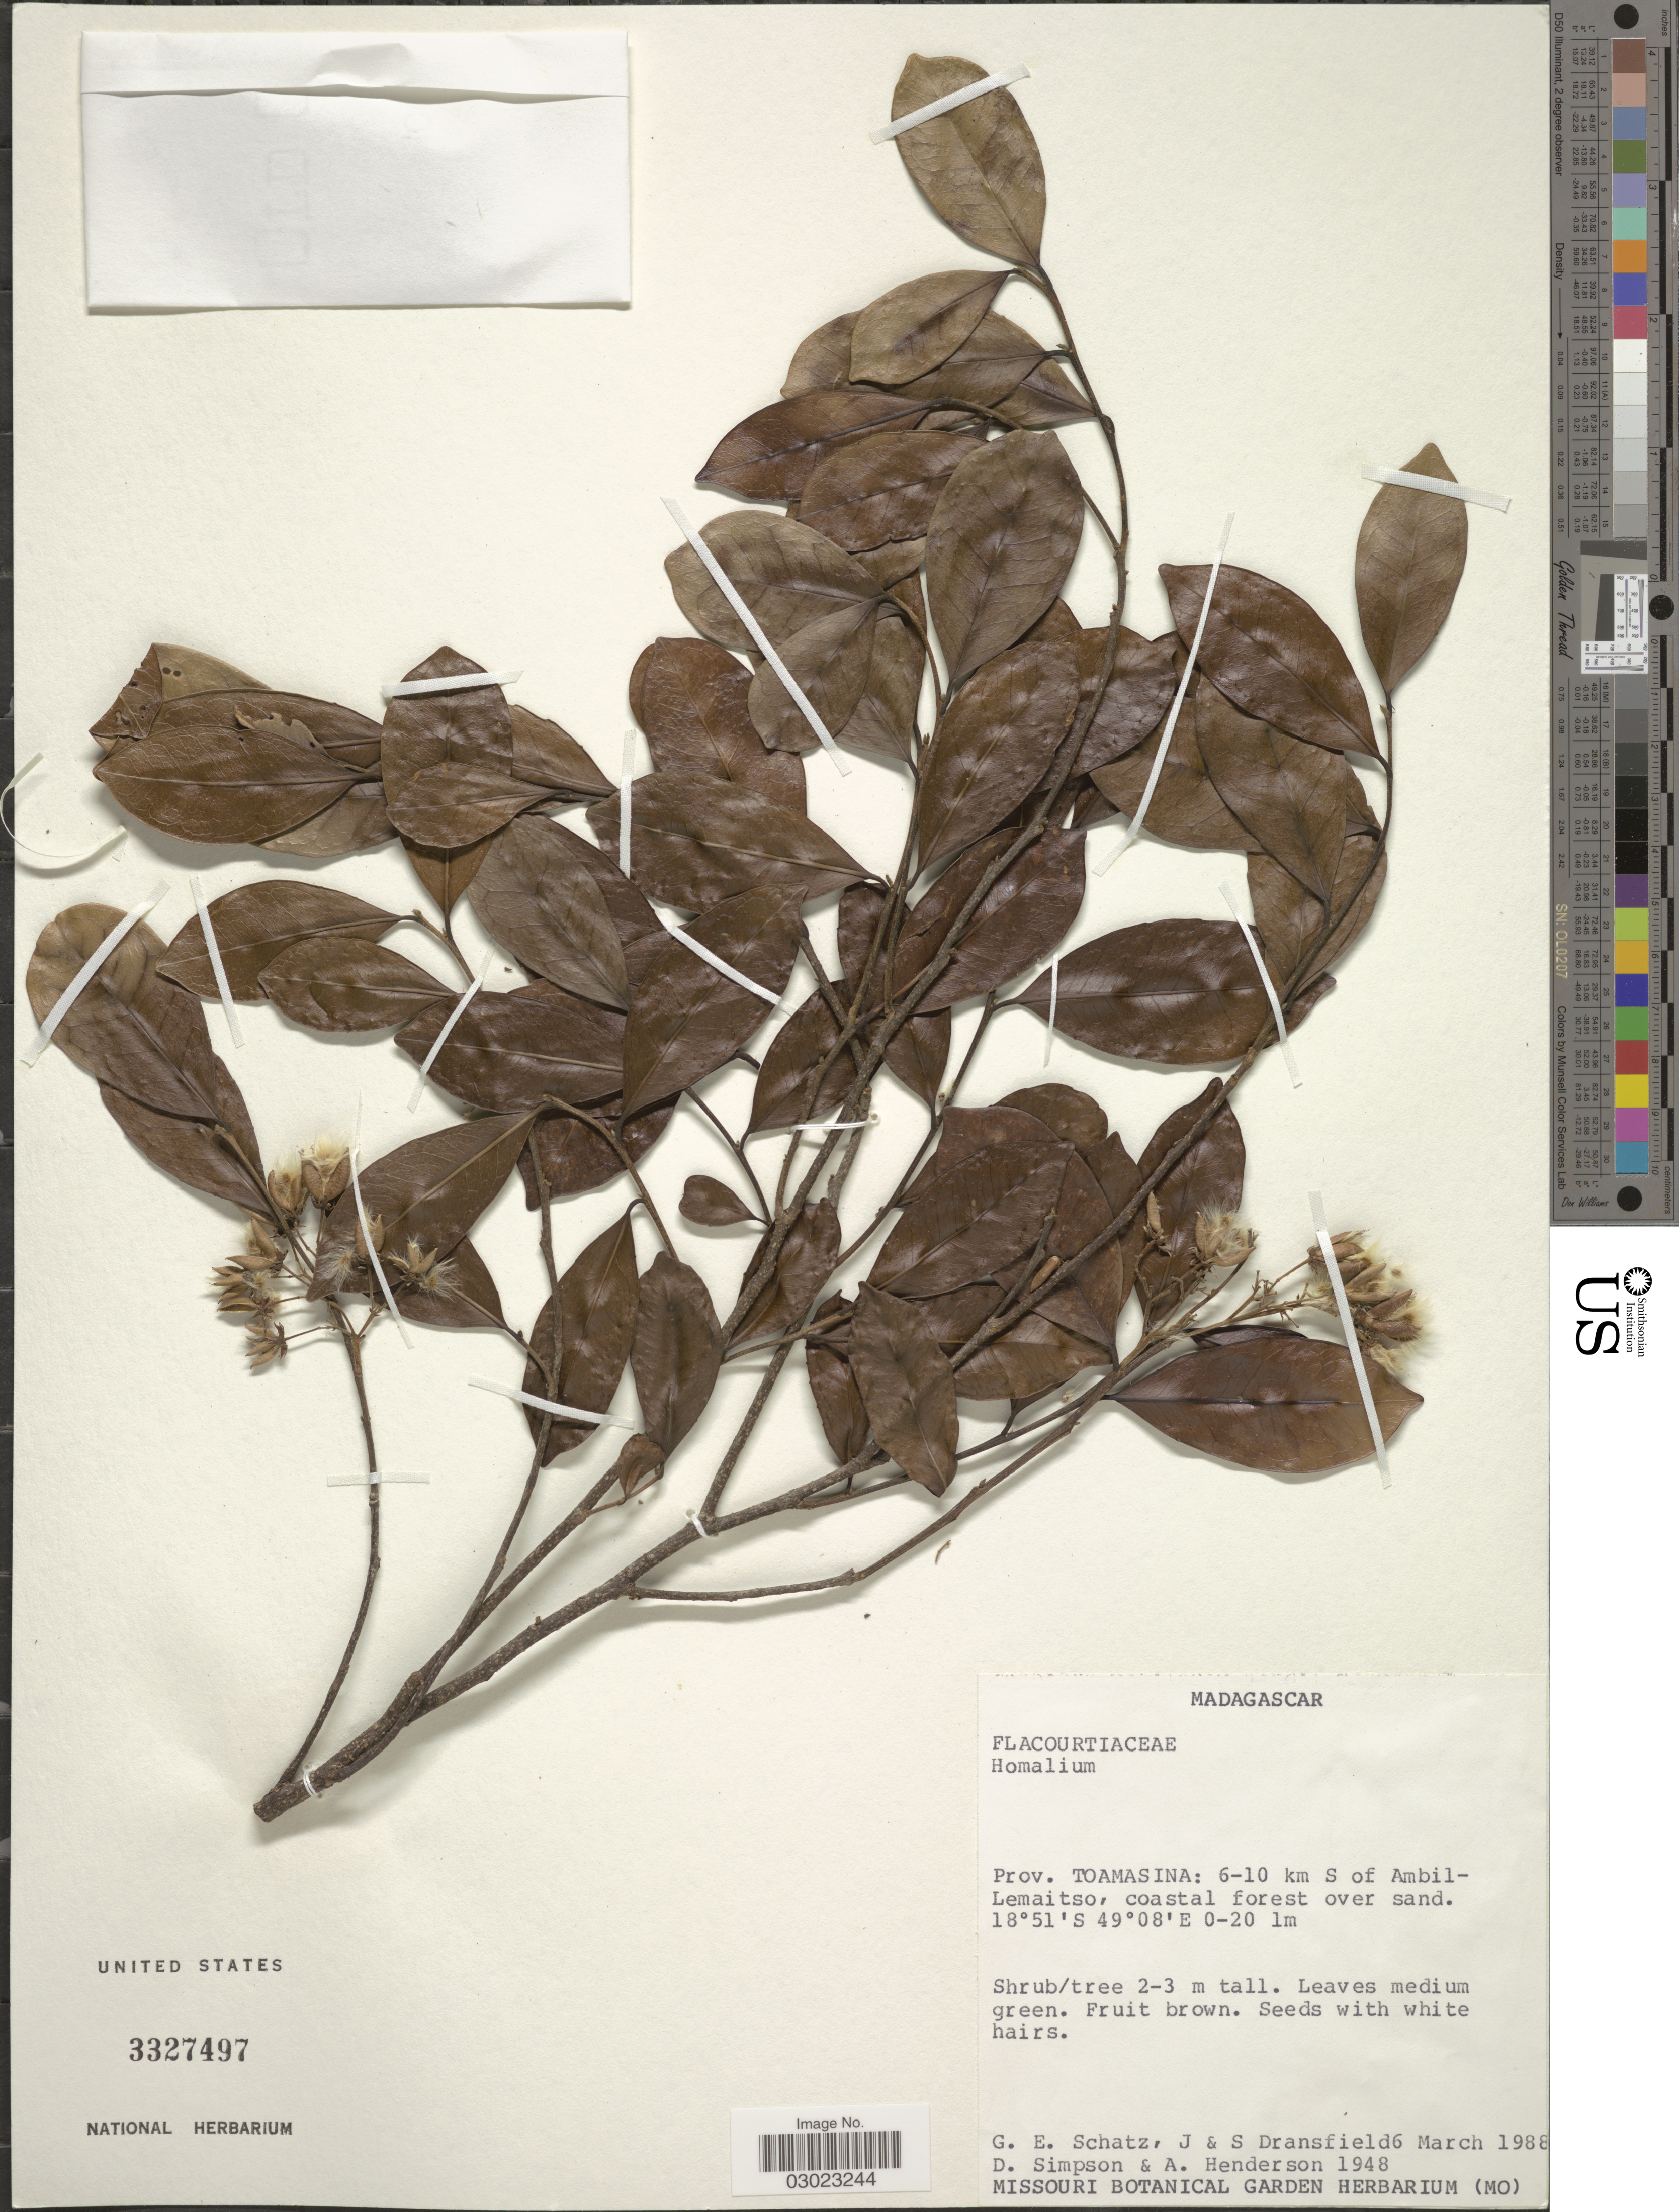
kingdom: Plantae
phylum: Tracheophyta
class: Magnoliopsida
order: Malpighiales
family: Salicaceae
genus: Homalium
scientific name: Homalium sp.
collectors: G. Schatz, J. Dransfield, S. Dransfield, D. Simpson & A. Henderson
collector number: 1948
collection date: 1988-03-06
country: Madagascar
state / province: Atsinanana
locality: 6-10 km S of Ambil-Lemaitso.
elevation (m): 0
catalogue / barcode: US 3327497